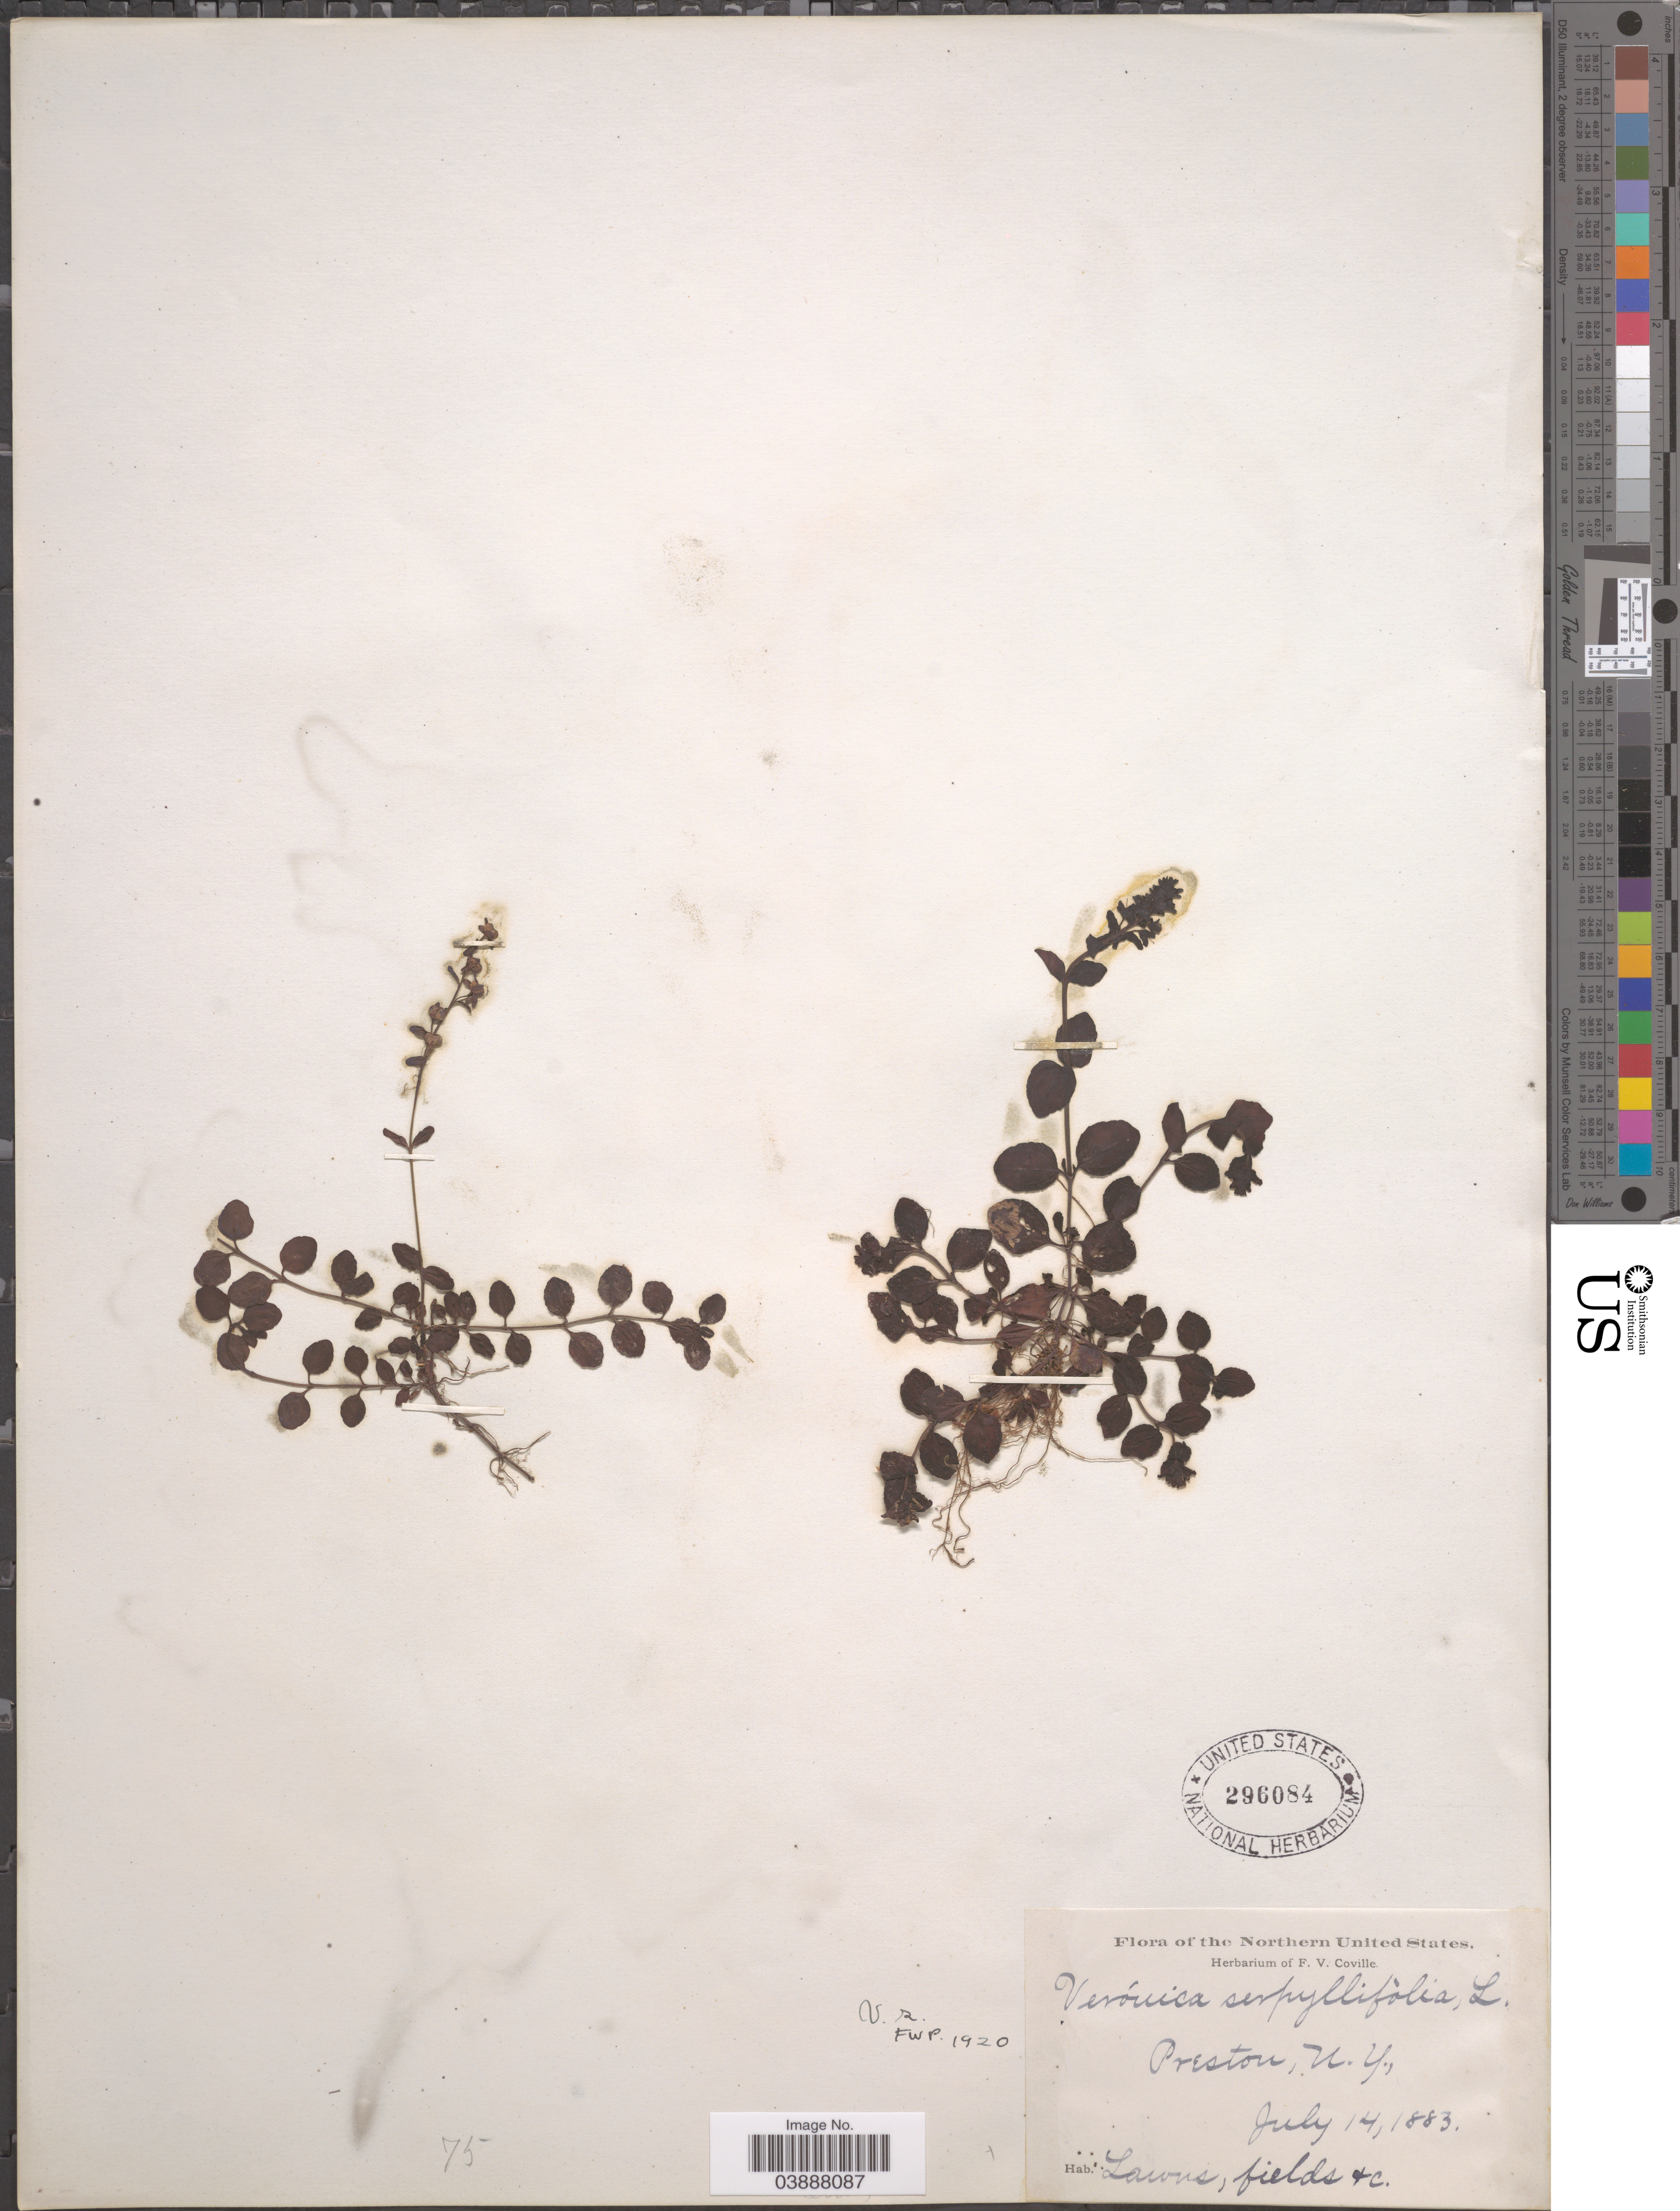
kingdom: Plantae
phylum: Tracheophyta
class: Magnoliopsida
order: Lamiales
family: Plantaginaceae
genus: Veronica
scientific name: Veronica serpyllifolia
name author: L.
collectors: ex herb. F. V. Coville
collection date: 1883-07-14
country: United States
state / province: New York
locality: Northern United States. Preston.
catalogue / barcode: US 296084